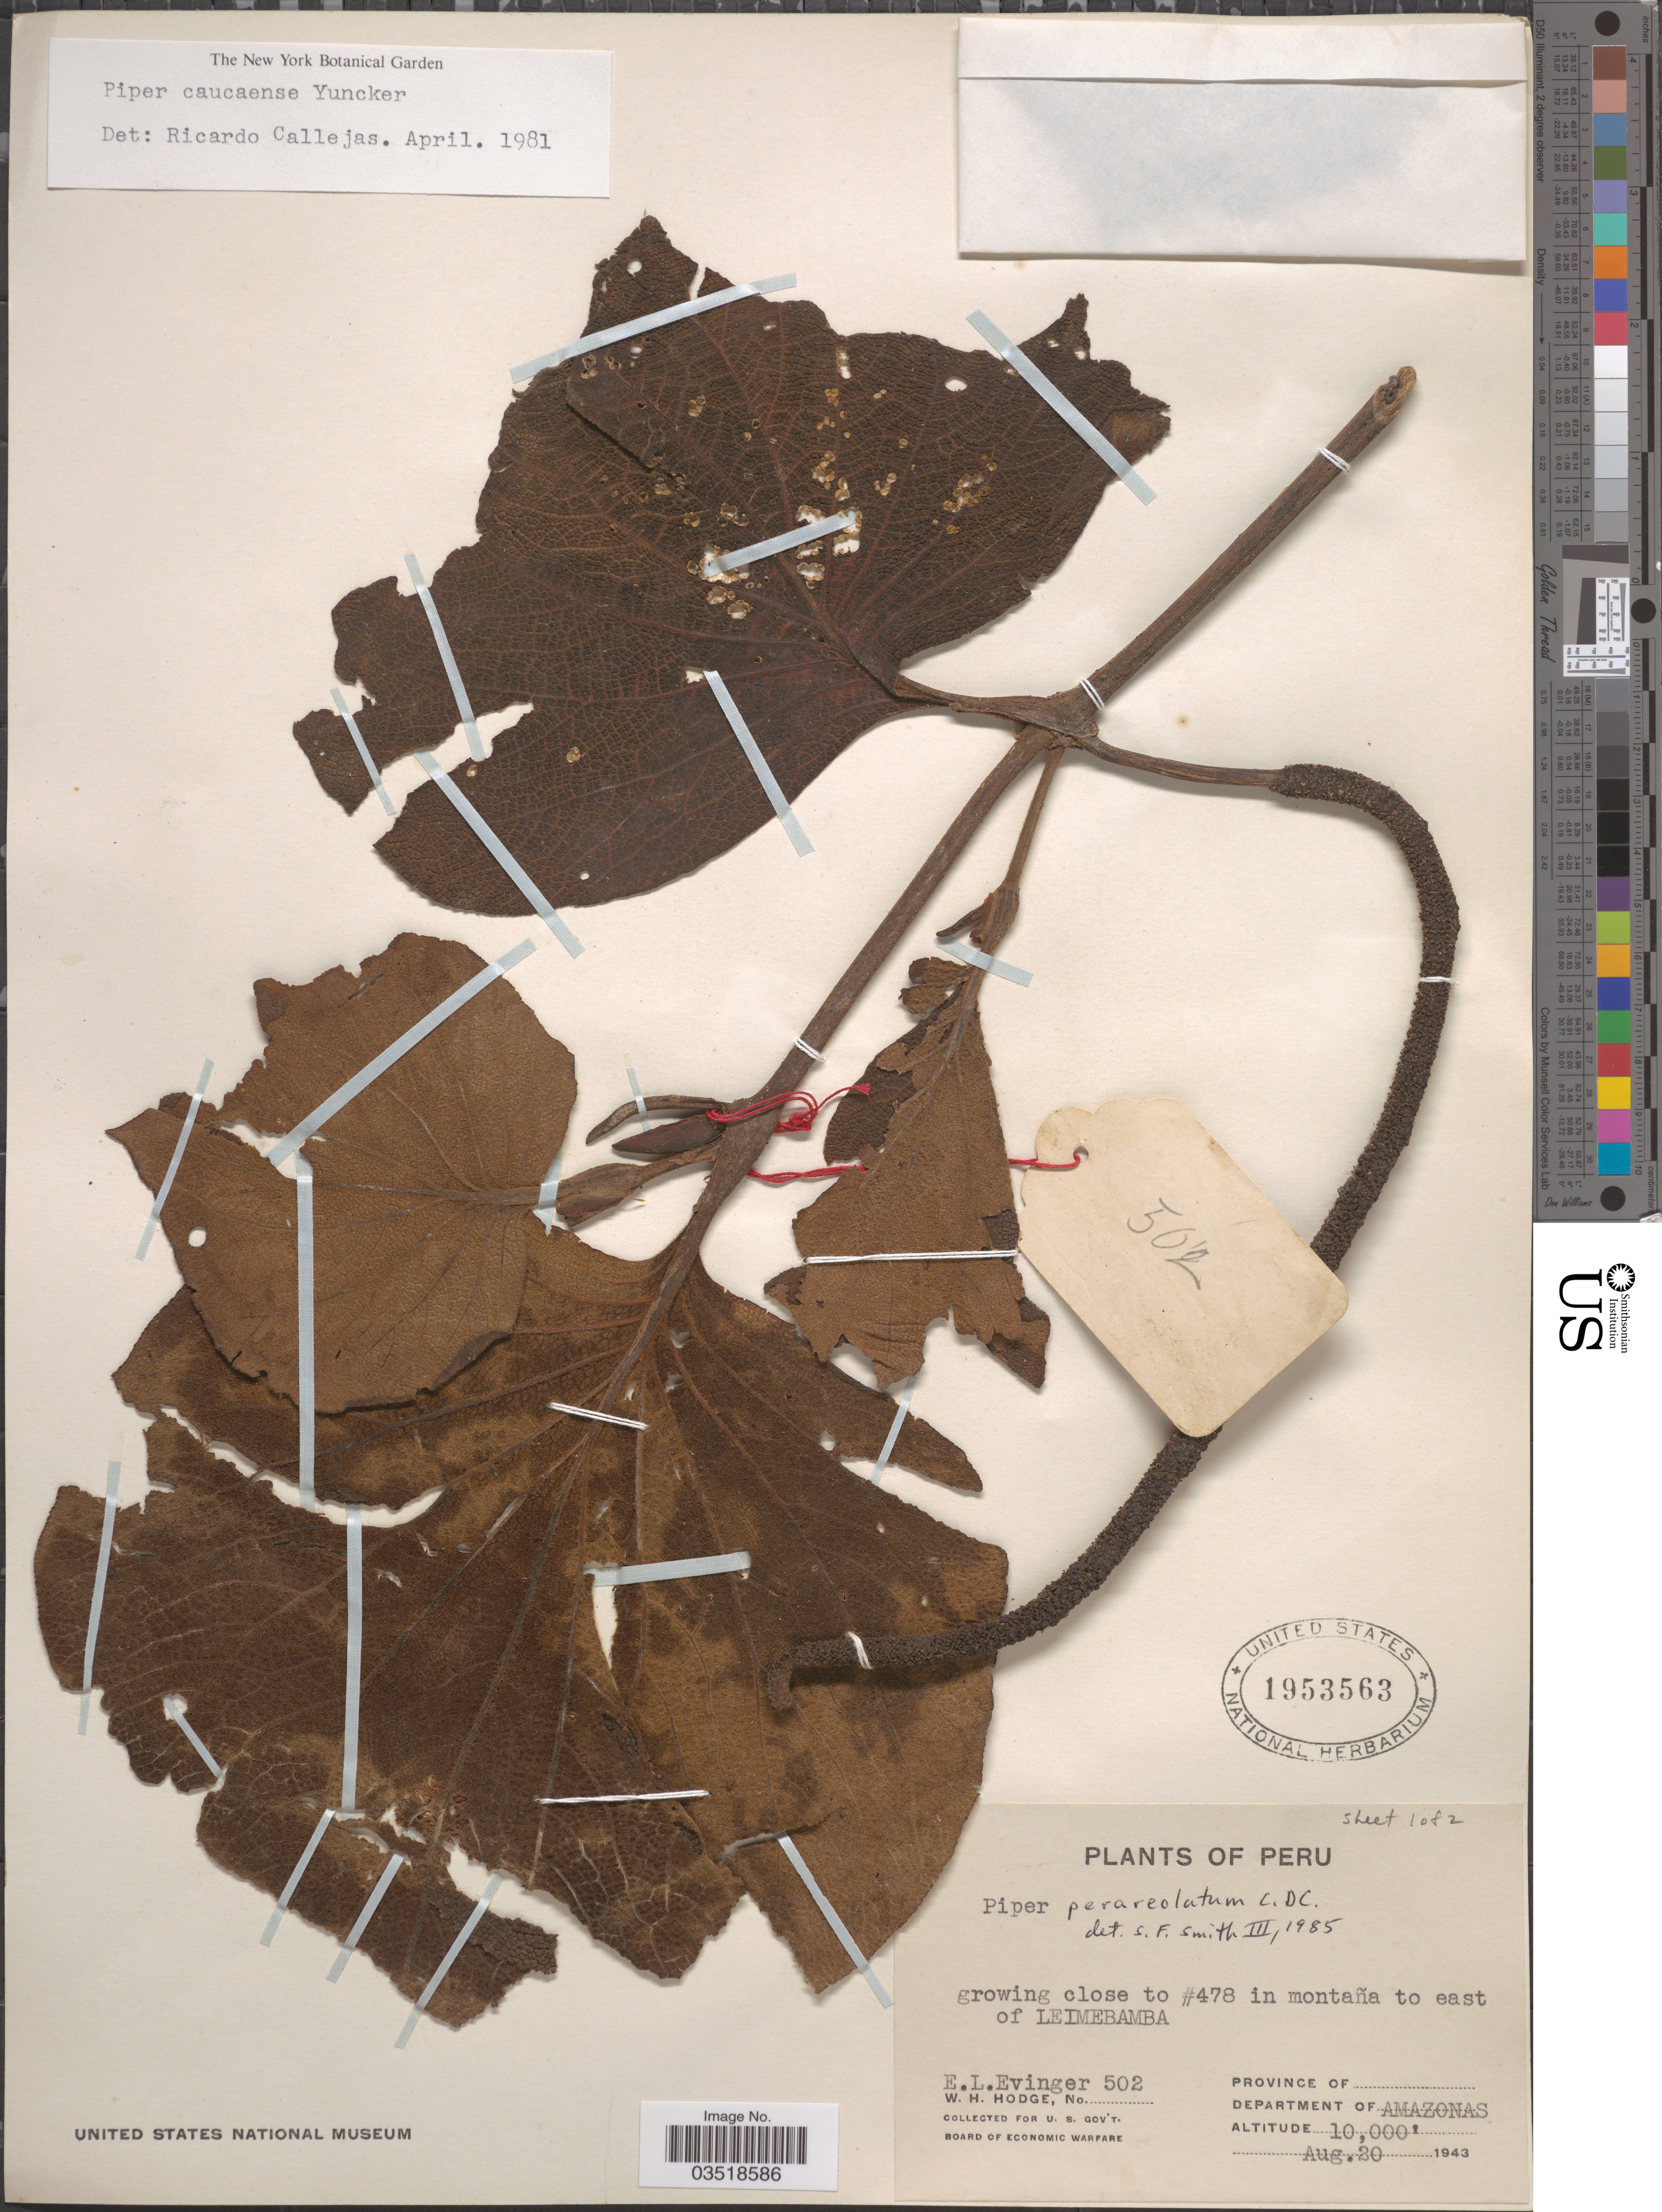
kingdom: Plantae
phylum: Tracheophyta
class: Magnoliopsida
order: Piperales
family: Piperaceae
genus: Piper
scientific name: Piper perareolatum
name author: C. DC.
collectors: E. Evinger & W. Hodge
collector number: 502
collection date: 1943-08-20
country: Peru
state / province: Amazonas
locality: In montaña to east of Leimebamba. Department of Amazonas.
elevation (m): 3048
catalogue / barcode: US 1953563